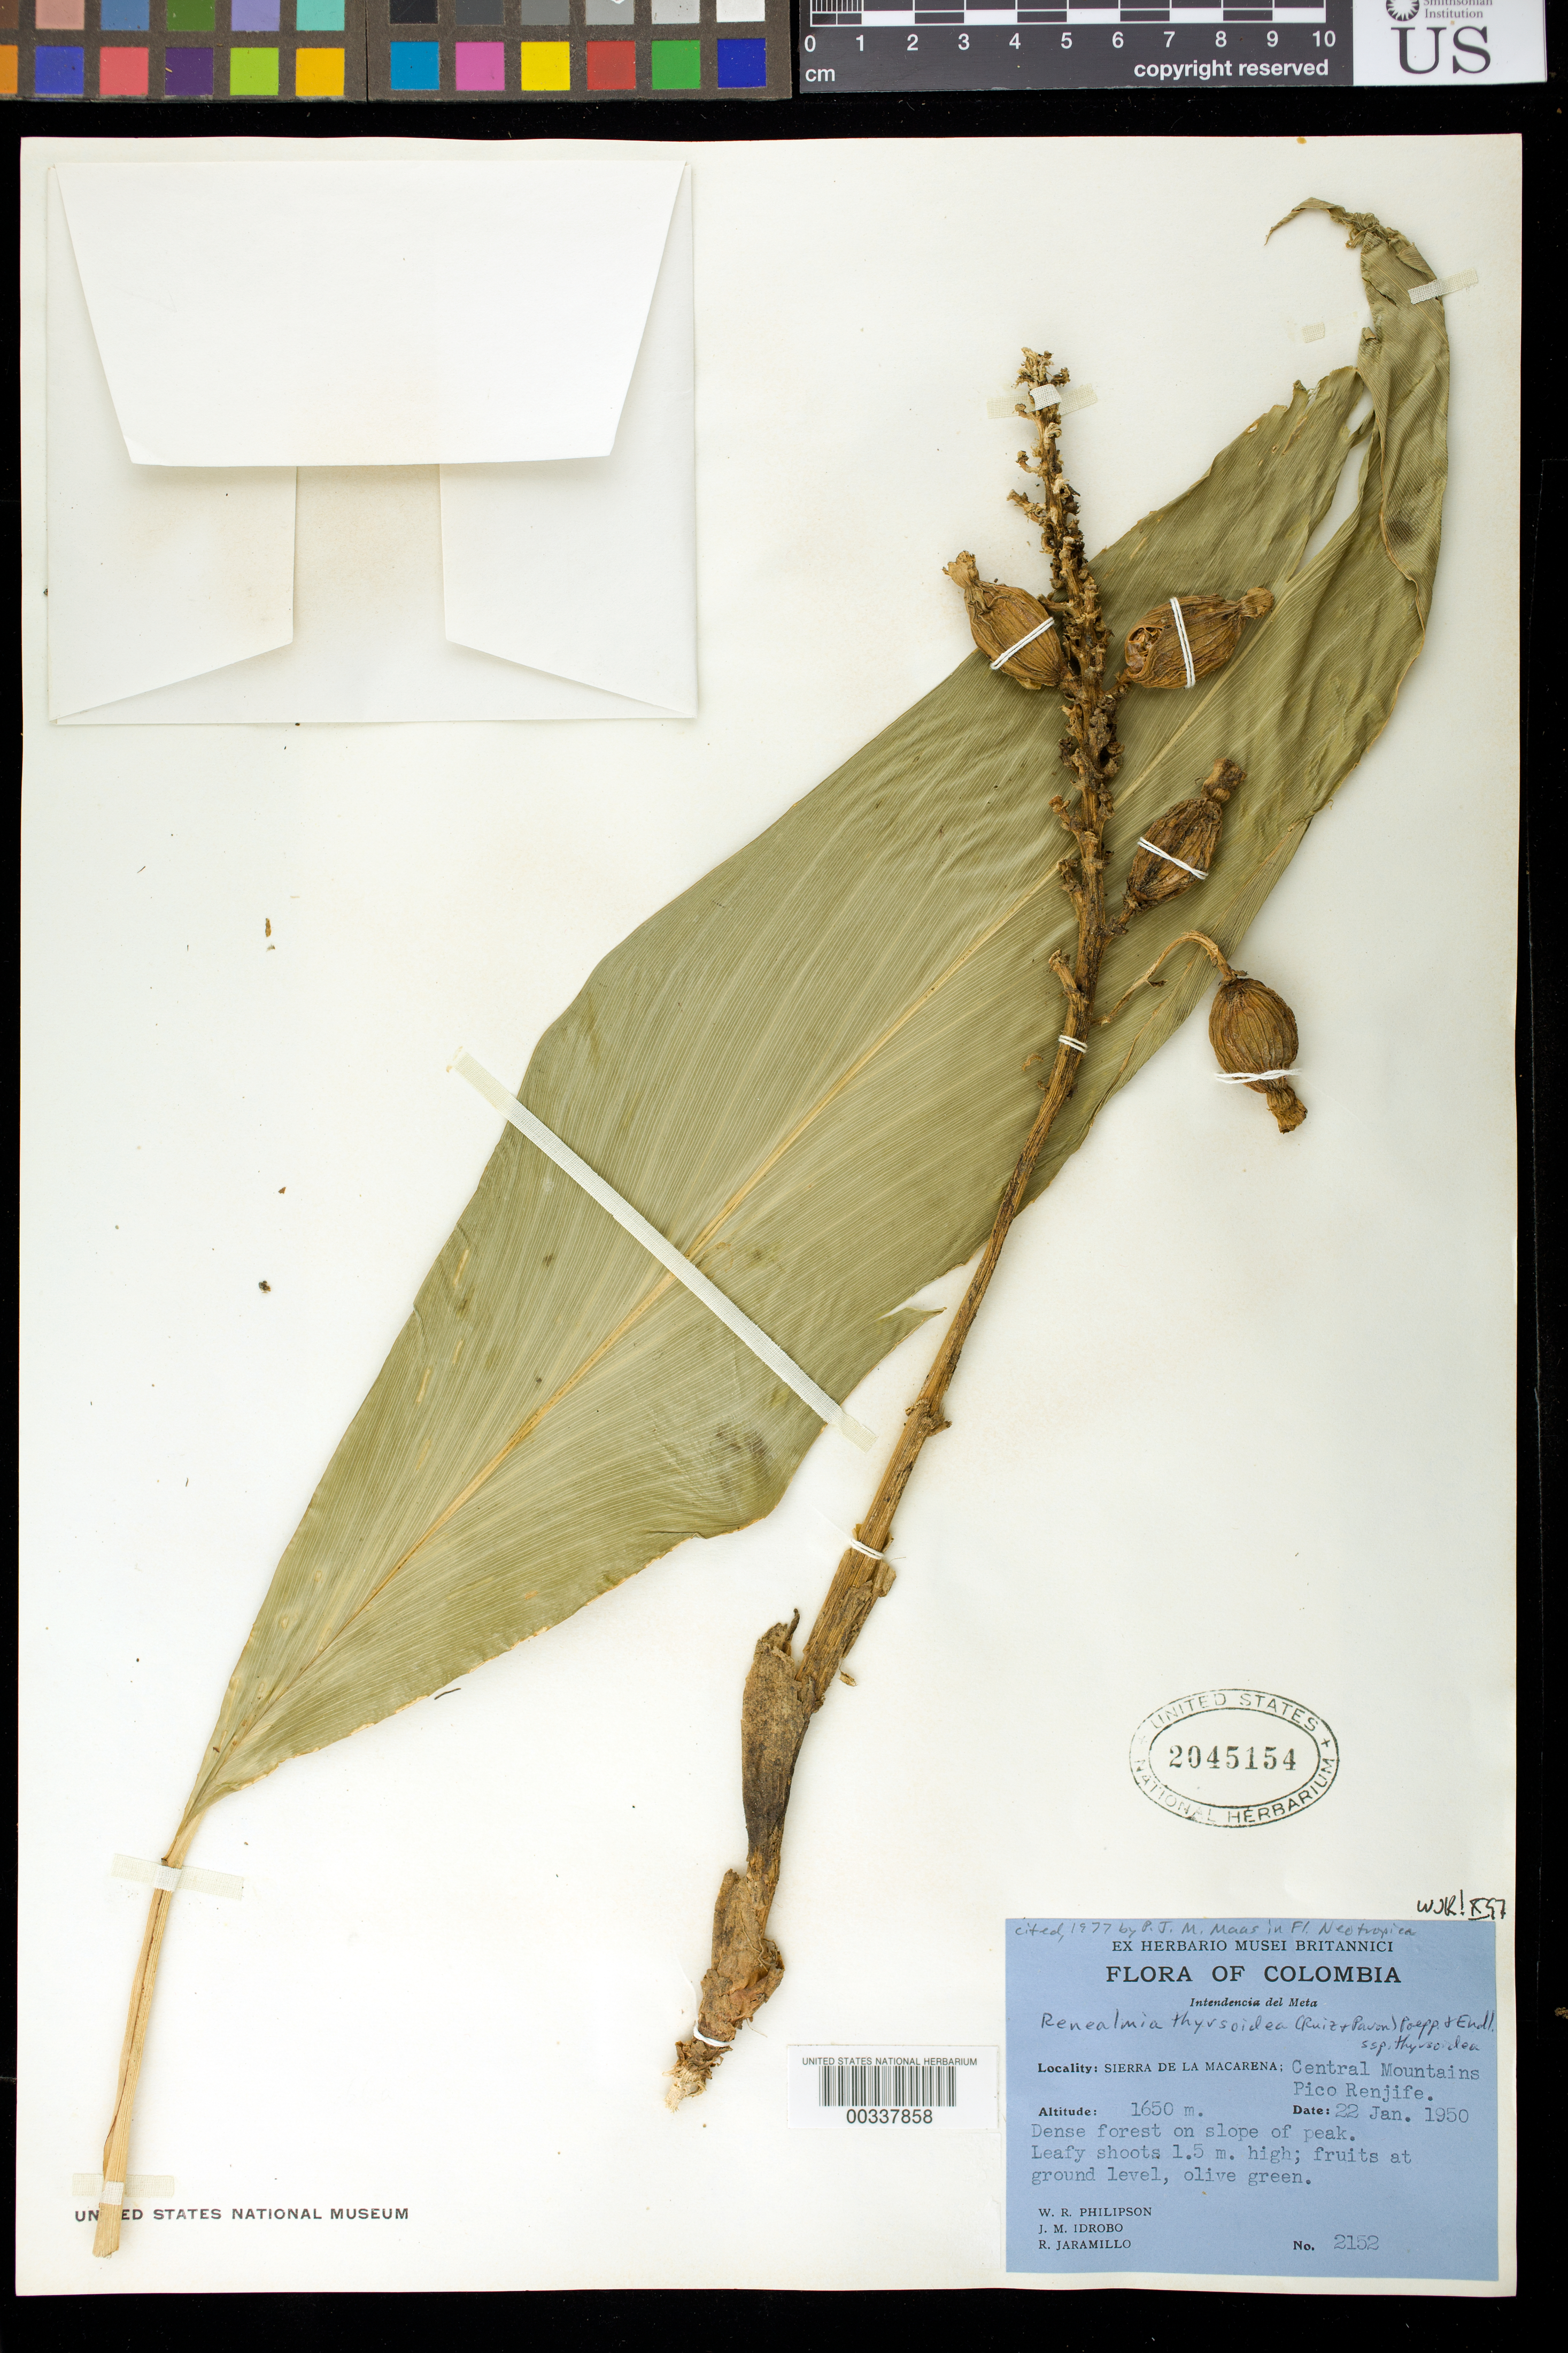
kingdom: Plantae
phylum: Tracheophyta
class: Liliopsida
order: Zingiberales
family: Zingiberaceae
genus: Renealmia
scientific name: Renealmia thyrsoidea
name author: (Ruiz & Pav.) Poepp. & Endl.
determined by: Smith, Stephen F., (US), NMNH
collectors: W. R. Philipson, J. M. Idrobo & R. Jaramillo M.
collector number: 2152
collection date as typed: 22 Jan 1950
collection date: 1950-01-22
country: Colombia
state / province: Meta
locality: Sierra de la Macarena, Central Mountains, Pico Renjife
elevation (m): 1650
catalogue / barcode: US 2045154